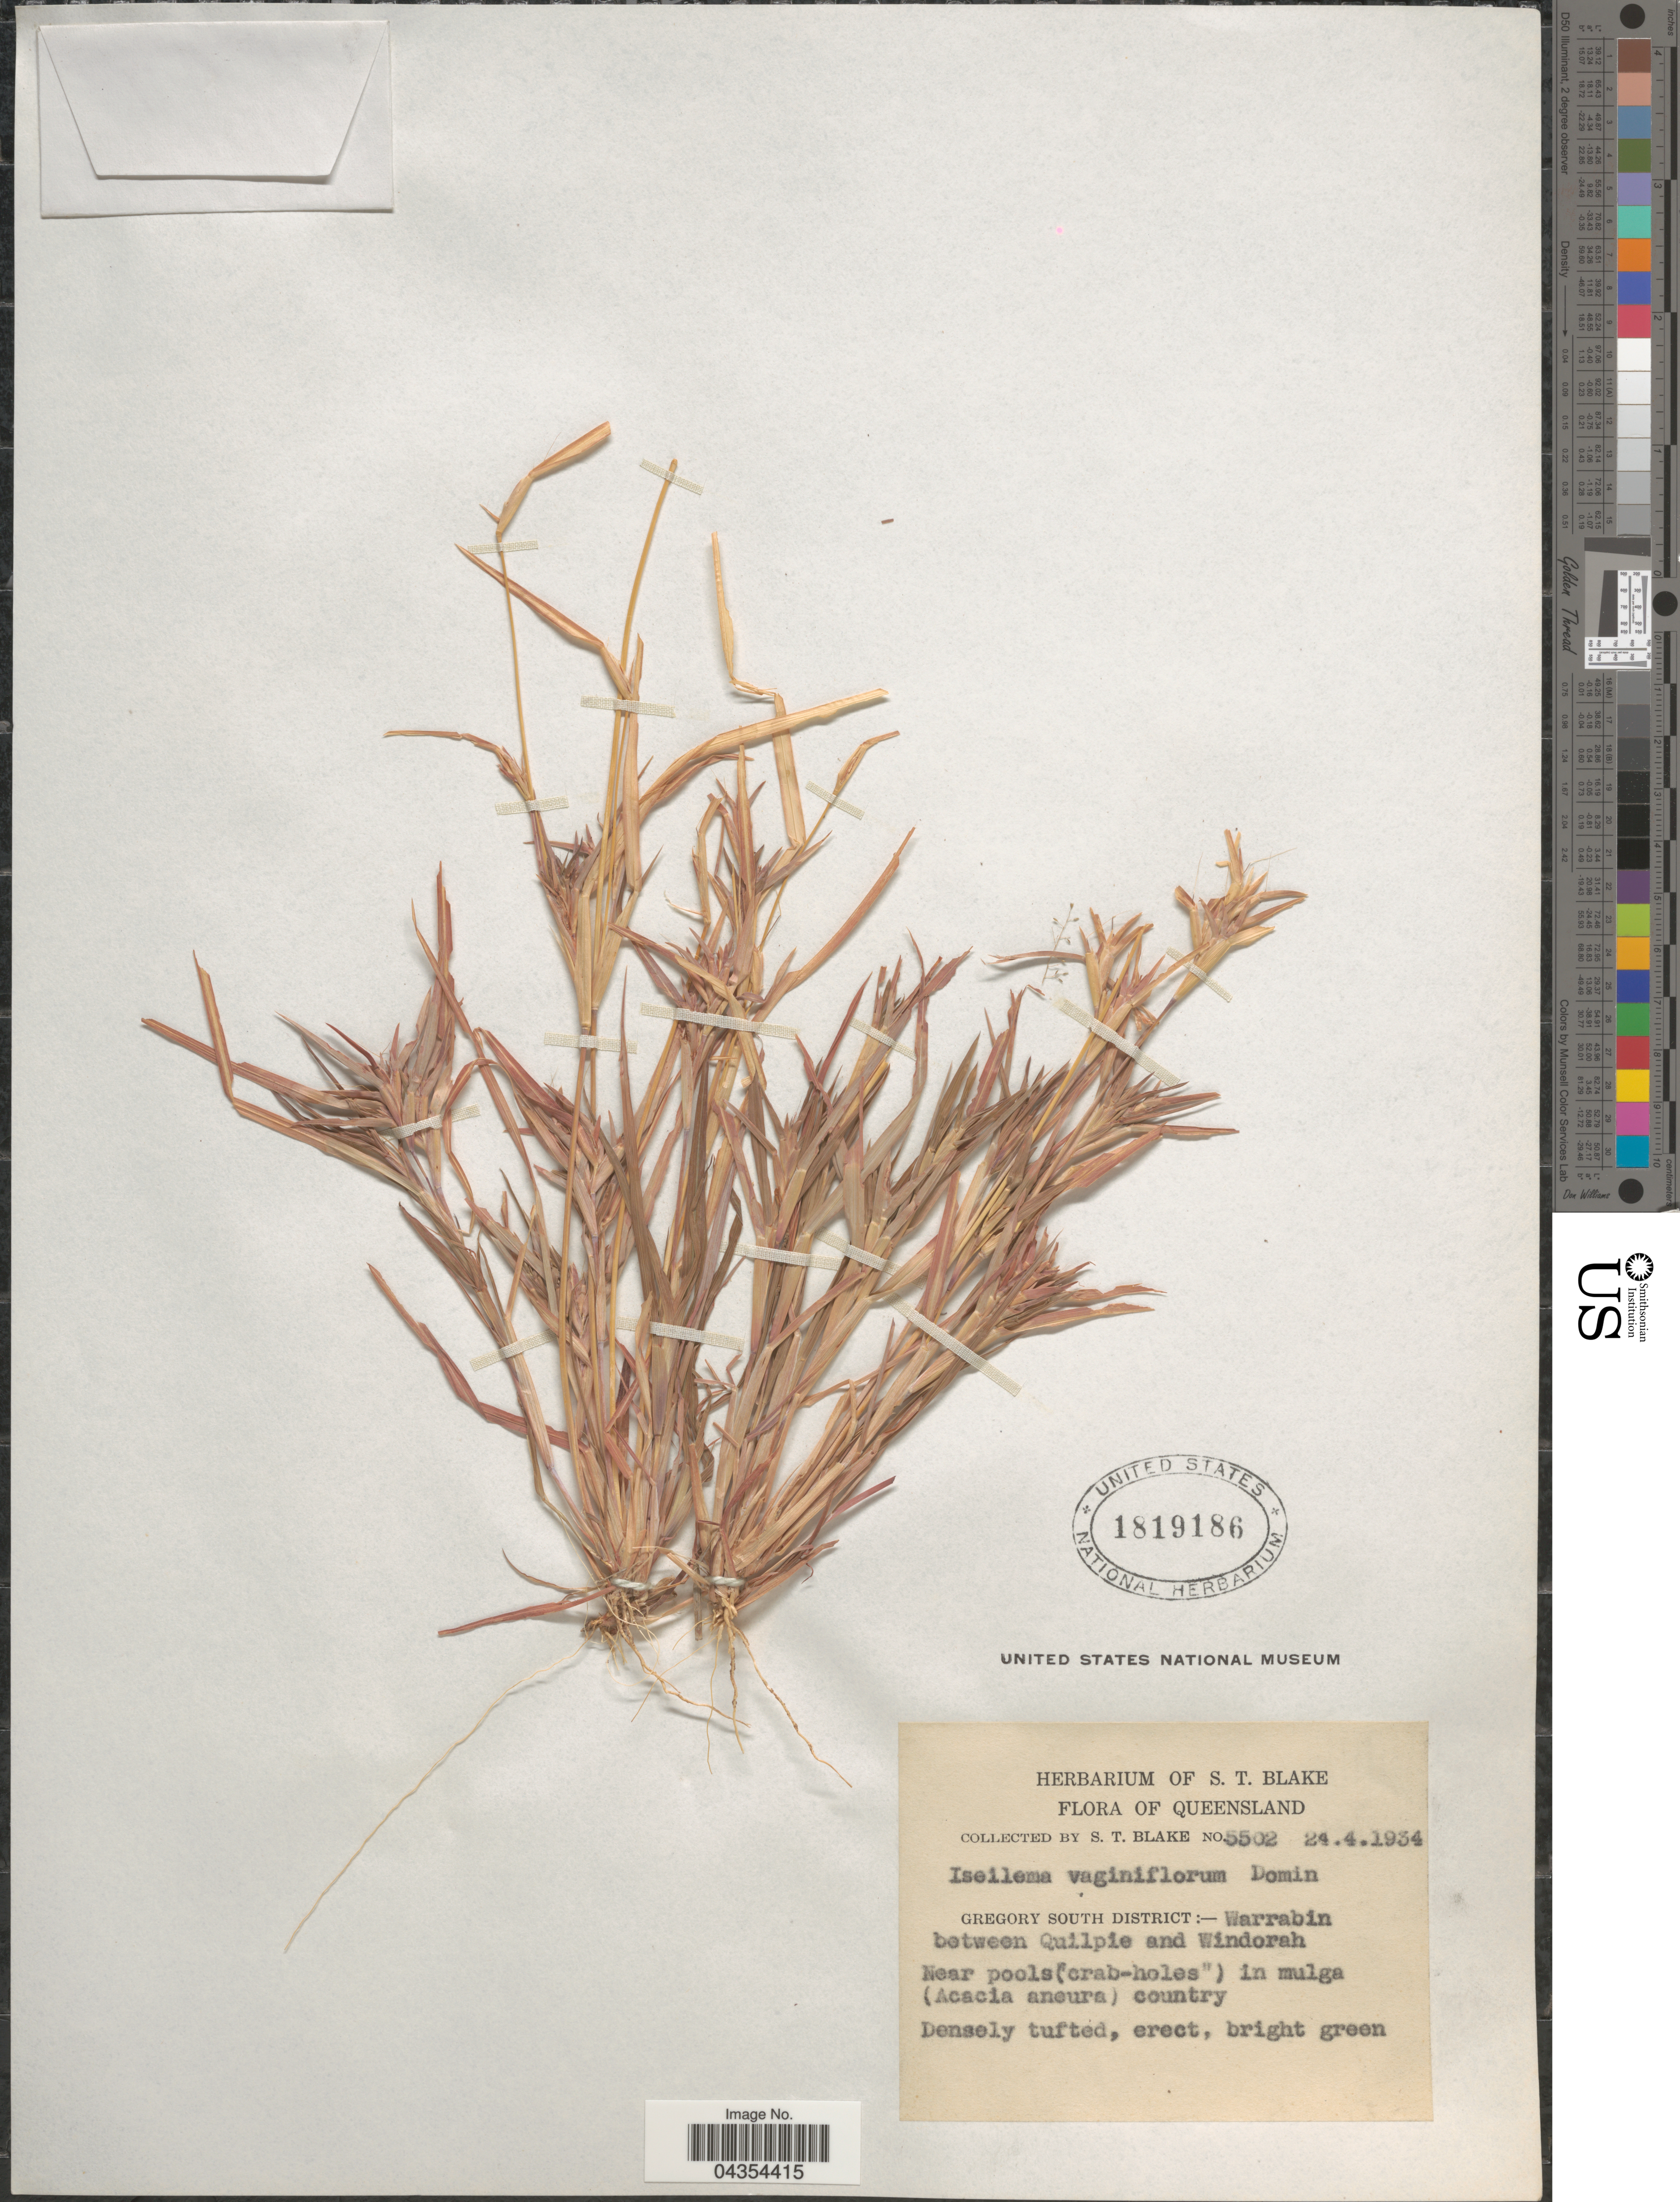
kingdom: Plantae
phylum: Tracheophyta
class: Liliopsida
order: Poales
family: Poaceae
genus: Iseilema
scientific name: Iseilema vaginiflorum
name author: Domin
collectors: S. T. Blake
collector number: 5502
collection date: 1934-04-24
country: Australia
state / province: Queensland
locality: Gregory South District:- Warrabin between Quilpie and Windorah.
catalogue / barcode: US 1819186